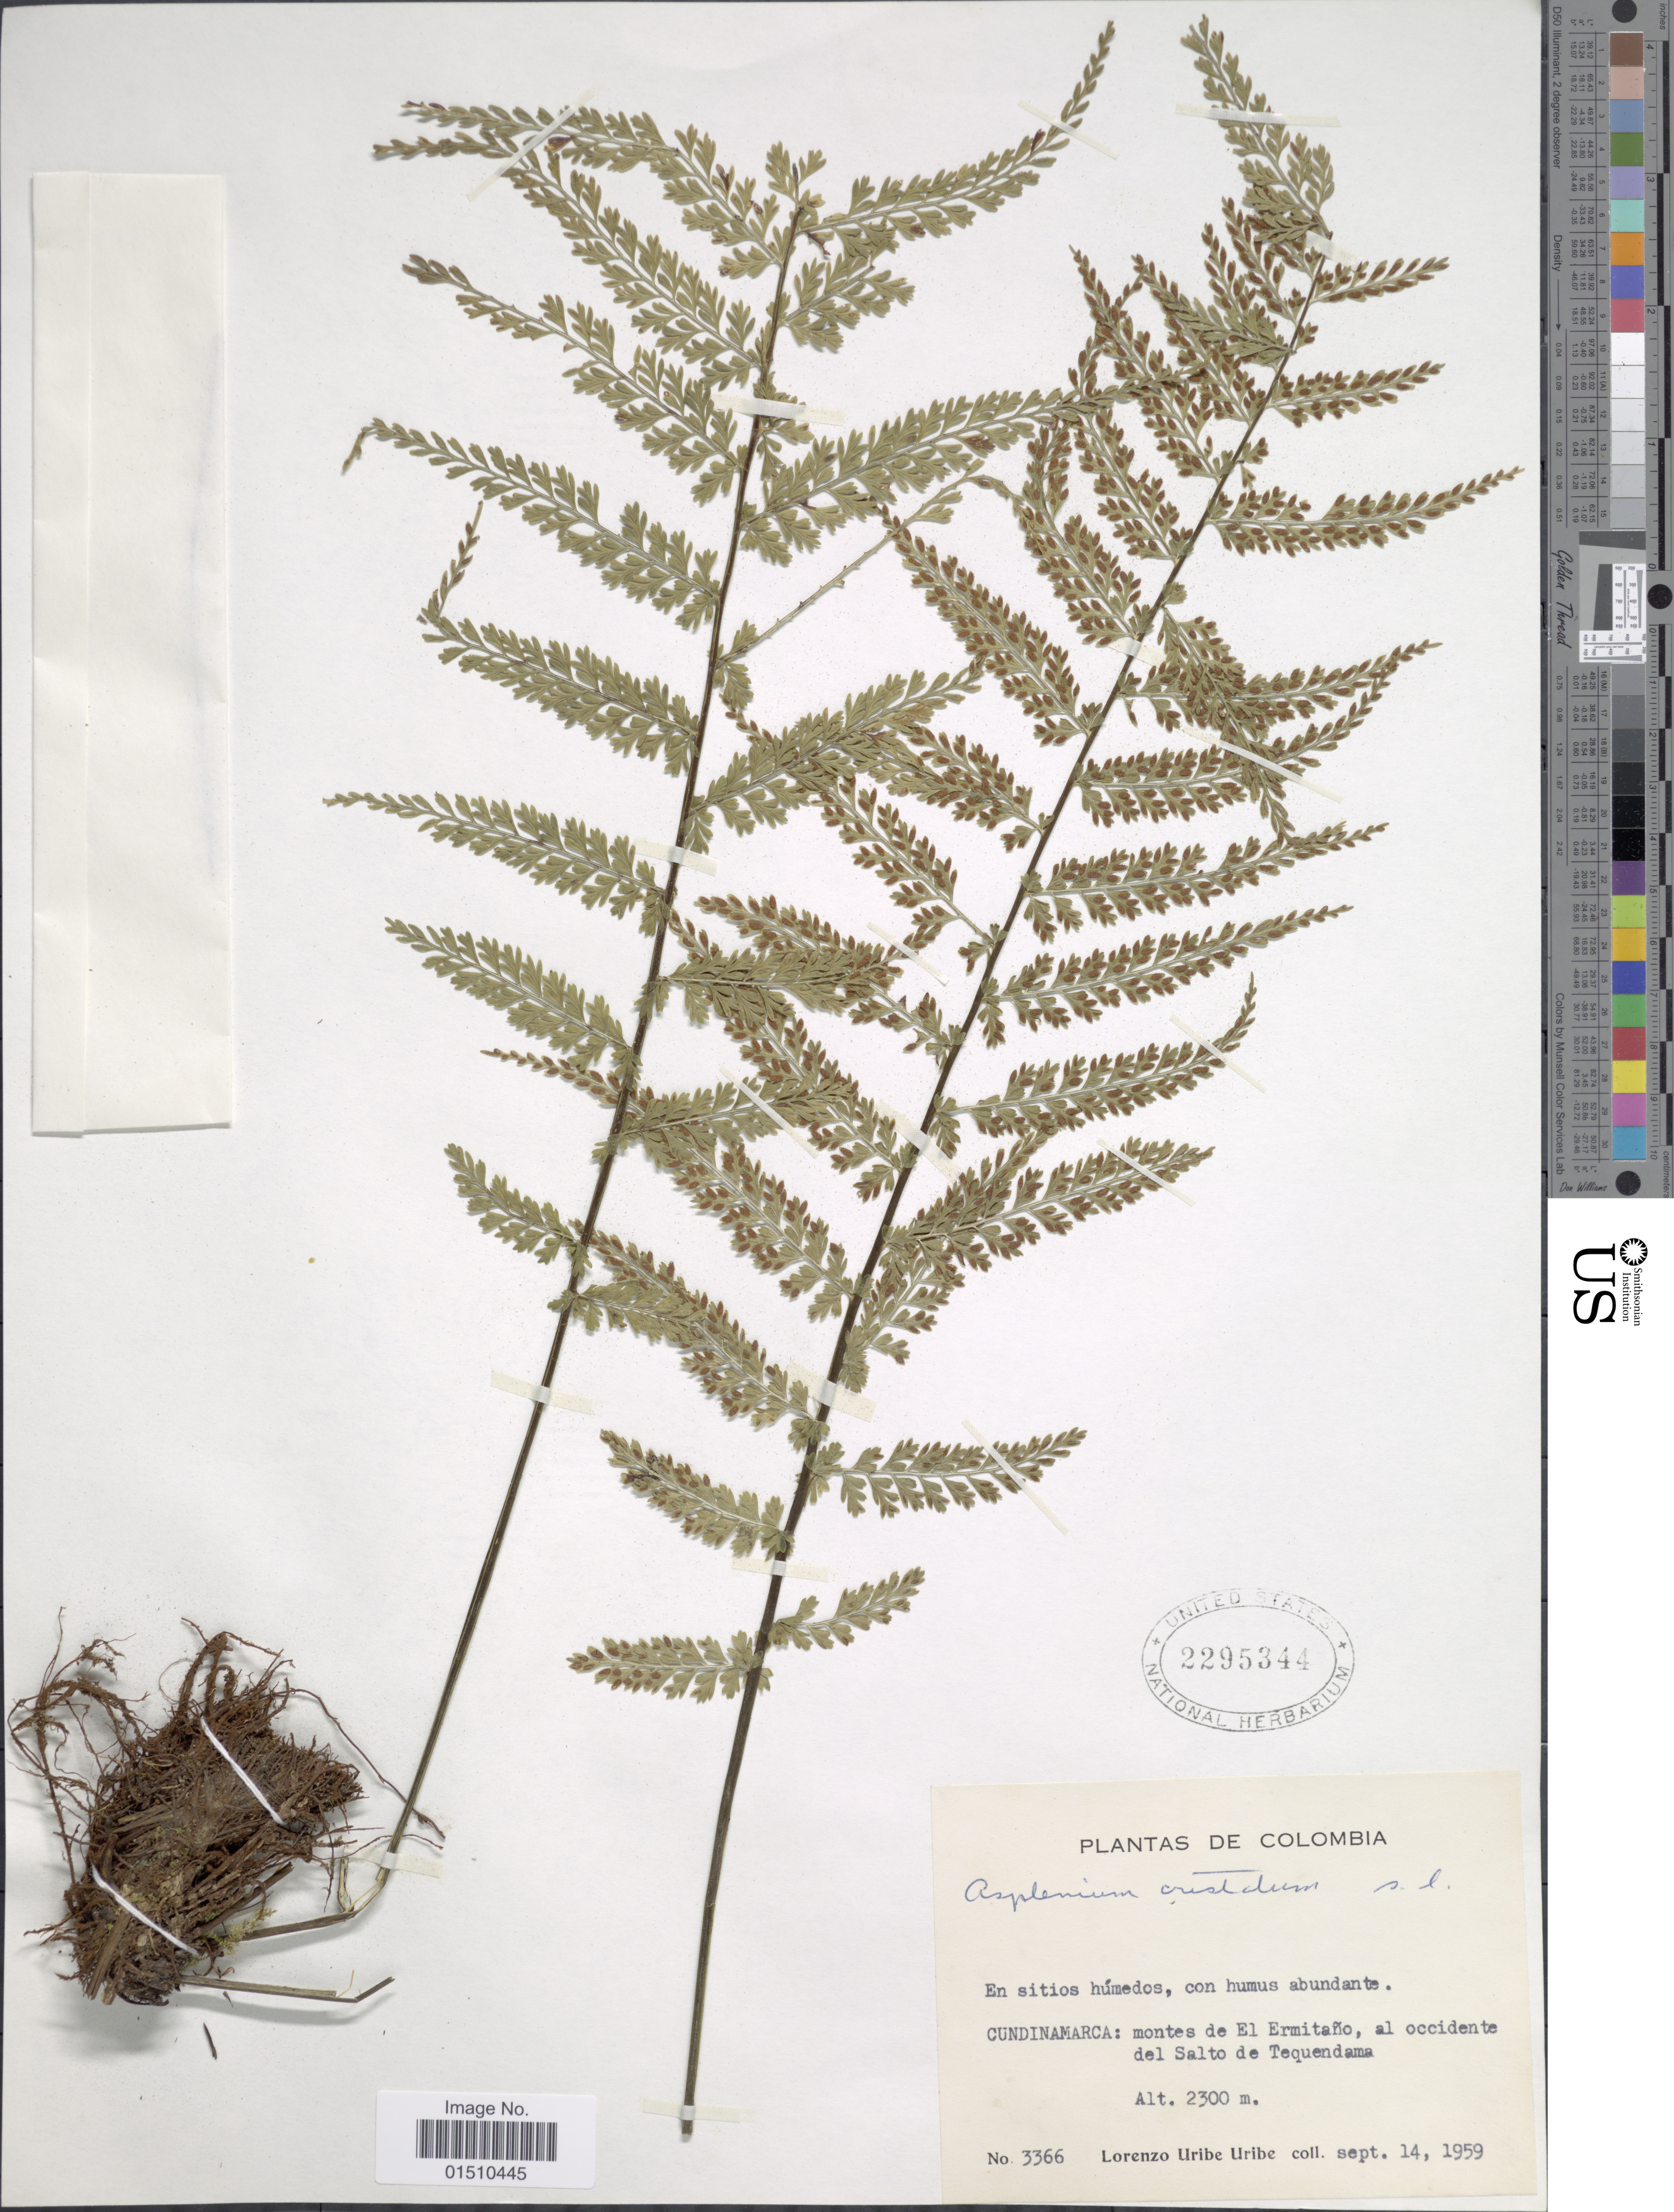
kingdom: Plantae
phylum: Tracheophyta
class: Polypodiopsida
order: Polypodiales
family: Aspleniaceae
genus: Asplenium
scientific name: Asplenium cristatum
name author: Lam.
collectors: L. Uribe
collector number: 3366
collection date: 1959-09-14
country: Colombia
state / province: Cundinamarca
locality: Colombia, montes de El Ermitano, al occidente del Salto de Tequendama.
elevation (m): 2300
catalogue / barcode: US 2295344